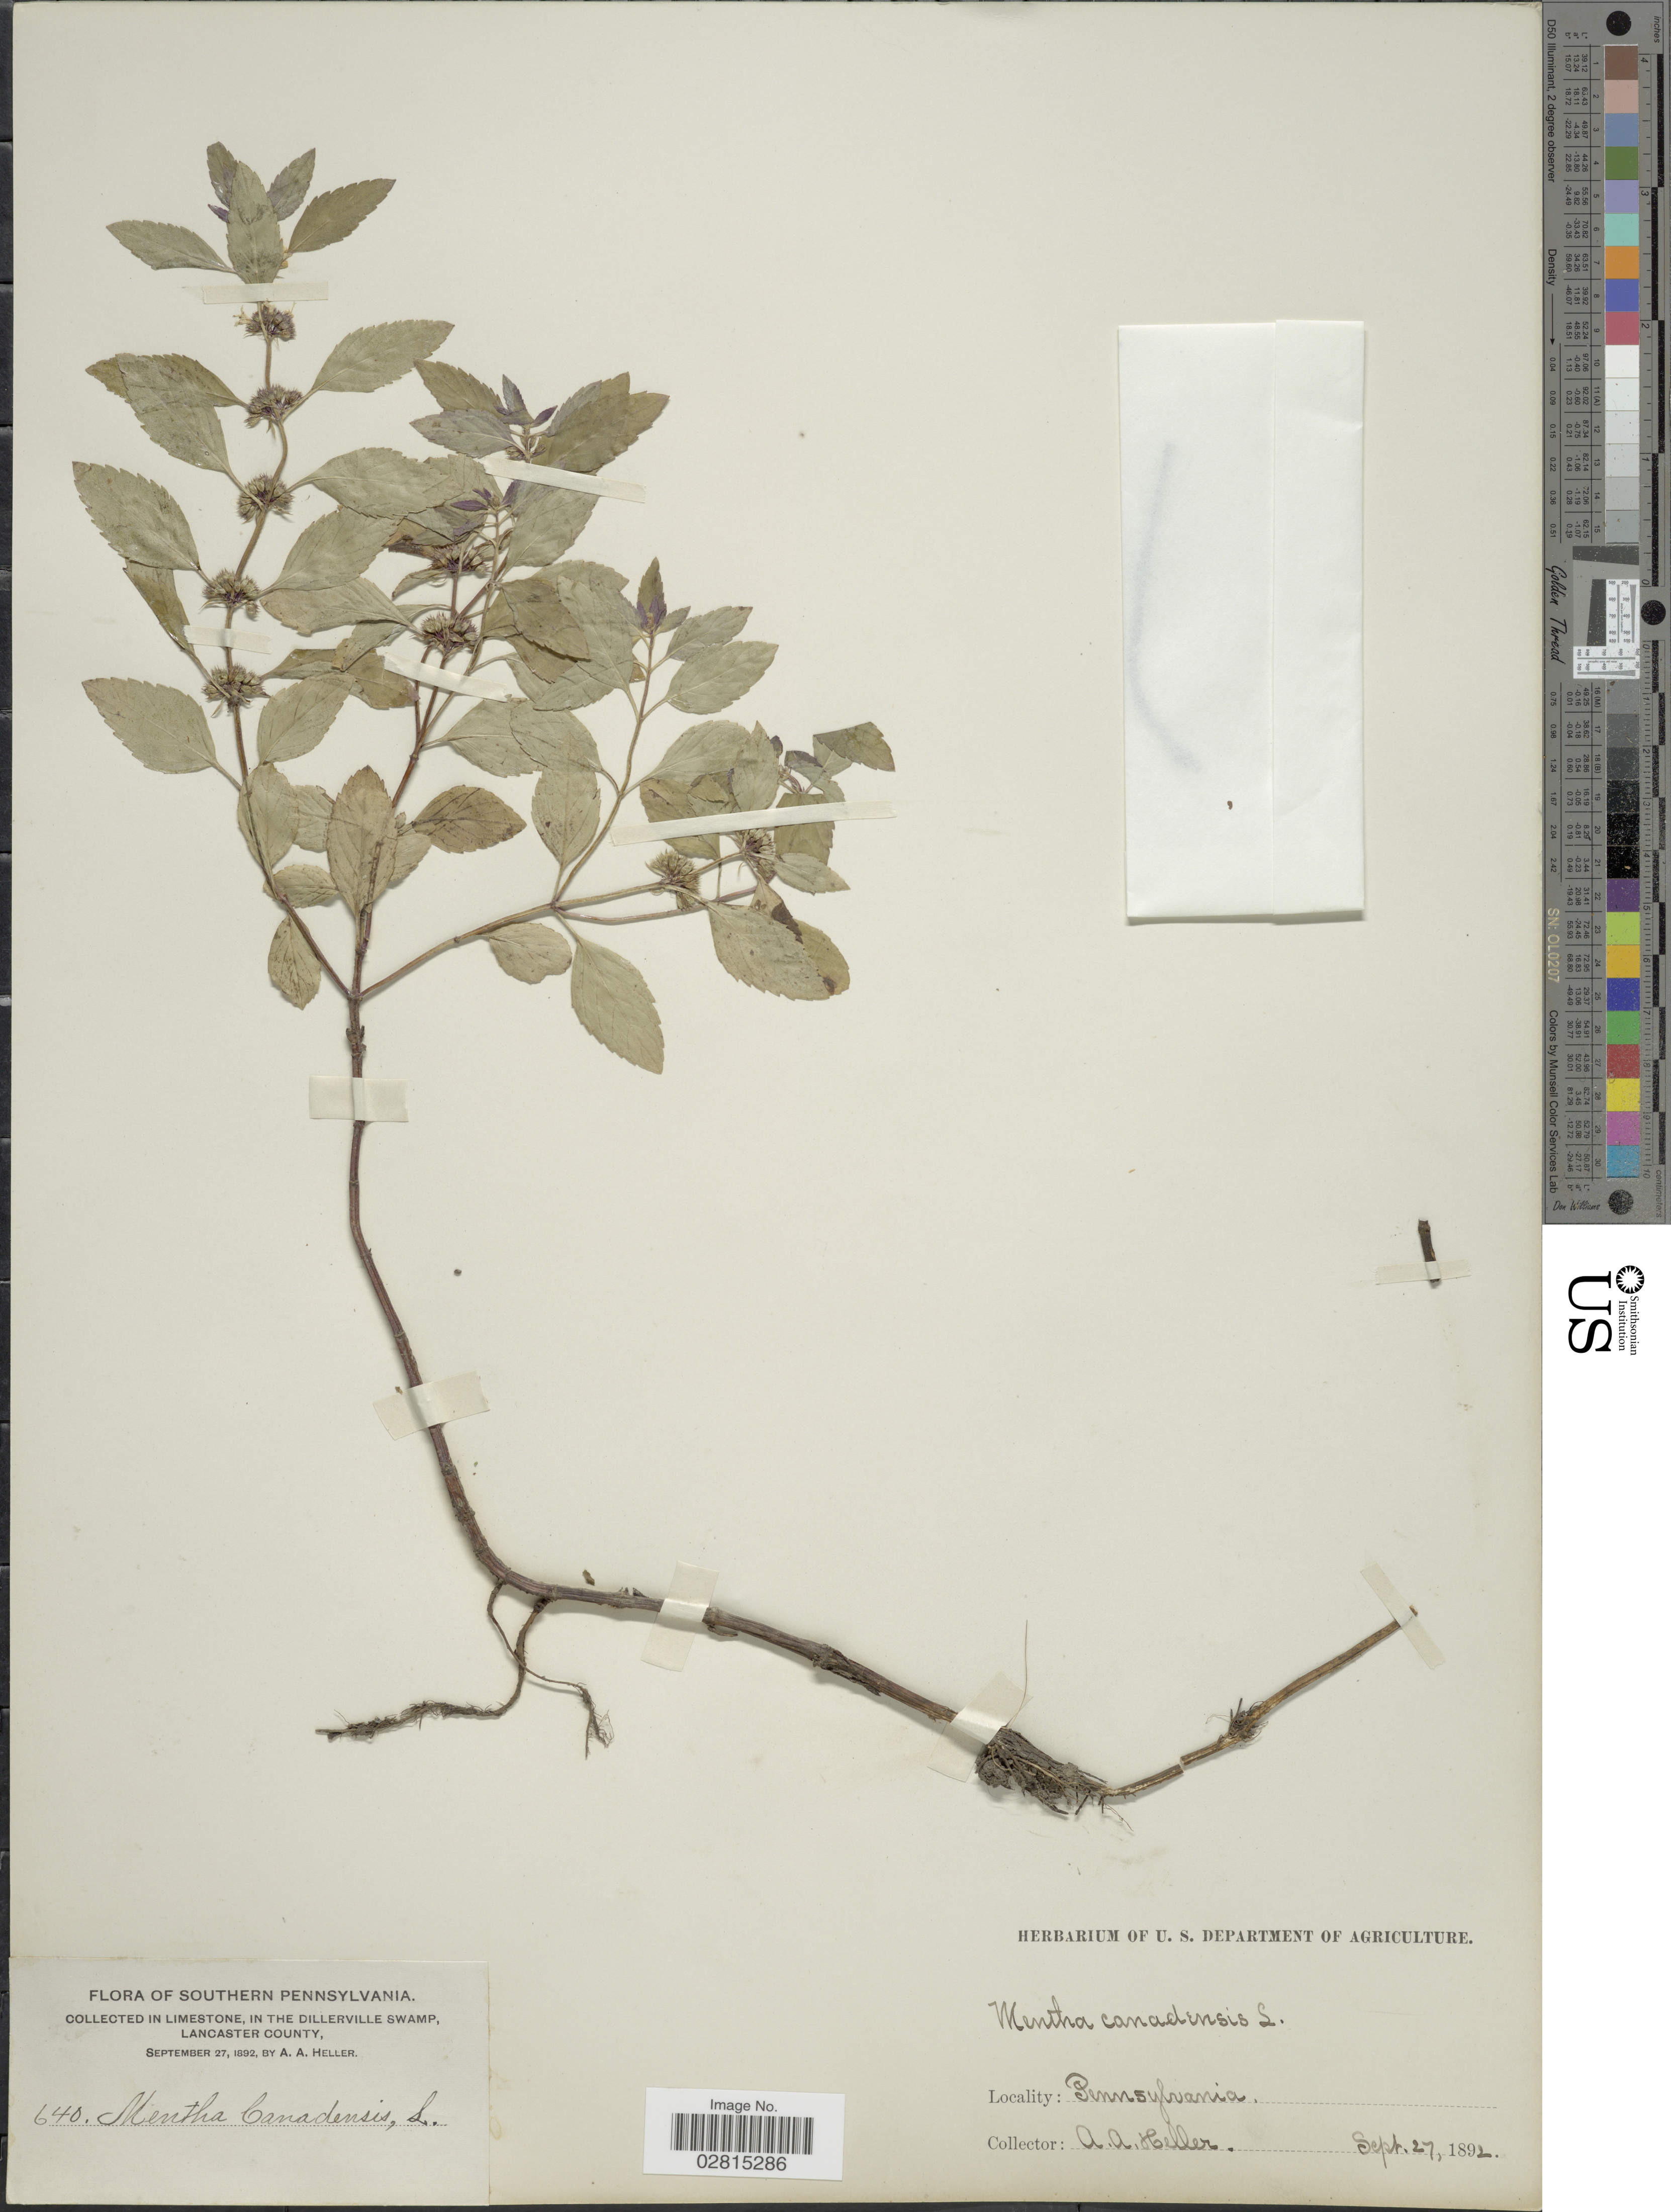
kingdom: Plantae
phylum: Tracheophyta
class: Magnoliopsida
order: Lamiales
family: Lamiaceae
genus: Mentha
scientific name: Mentha canadensis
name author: L.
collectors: A. A. Heller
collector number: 640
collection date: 1892-09-27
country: United States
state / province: Pennsylvania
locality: Southern Pennsylvania. In limestone, in the Dillerville Swamp, Lancaster County.